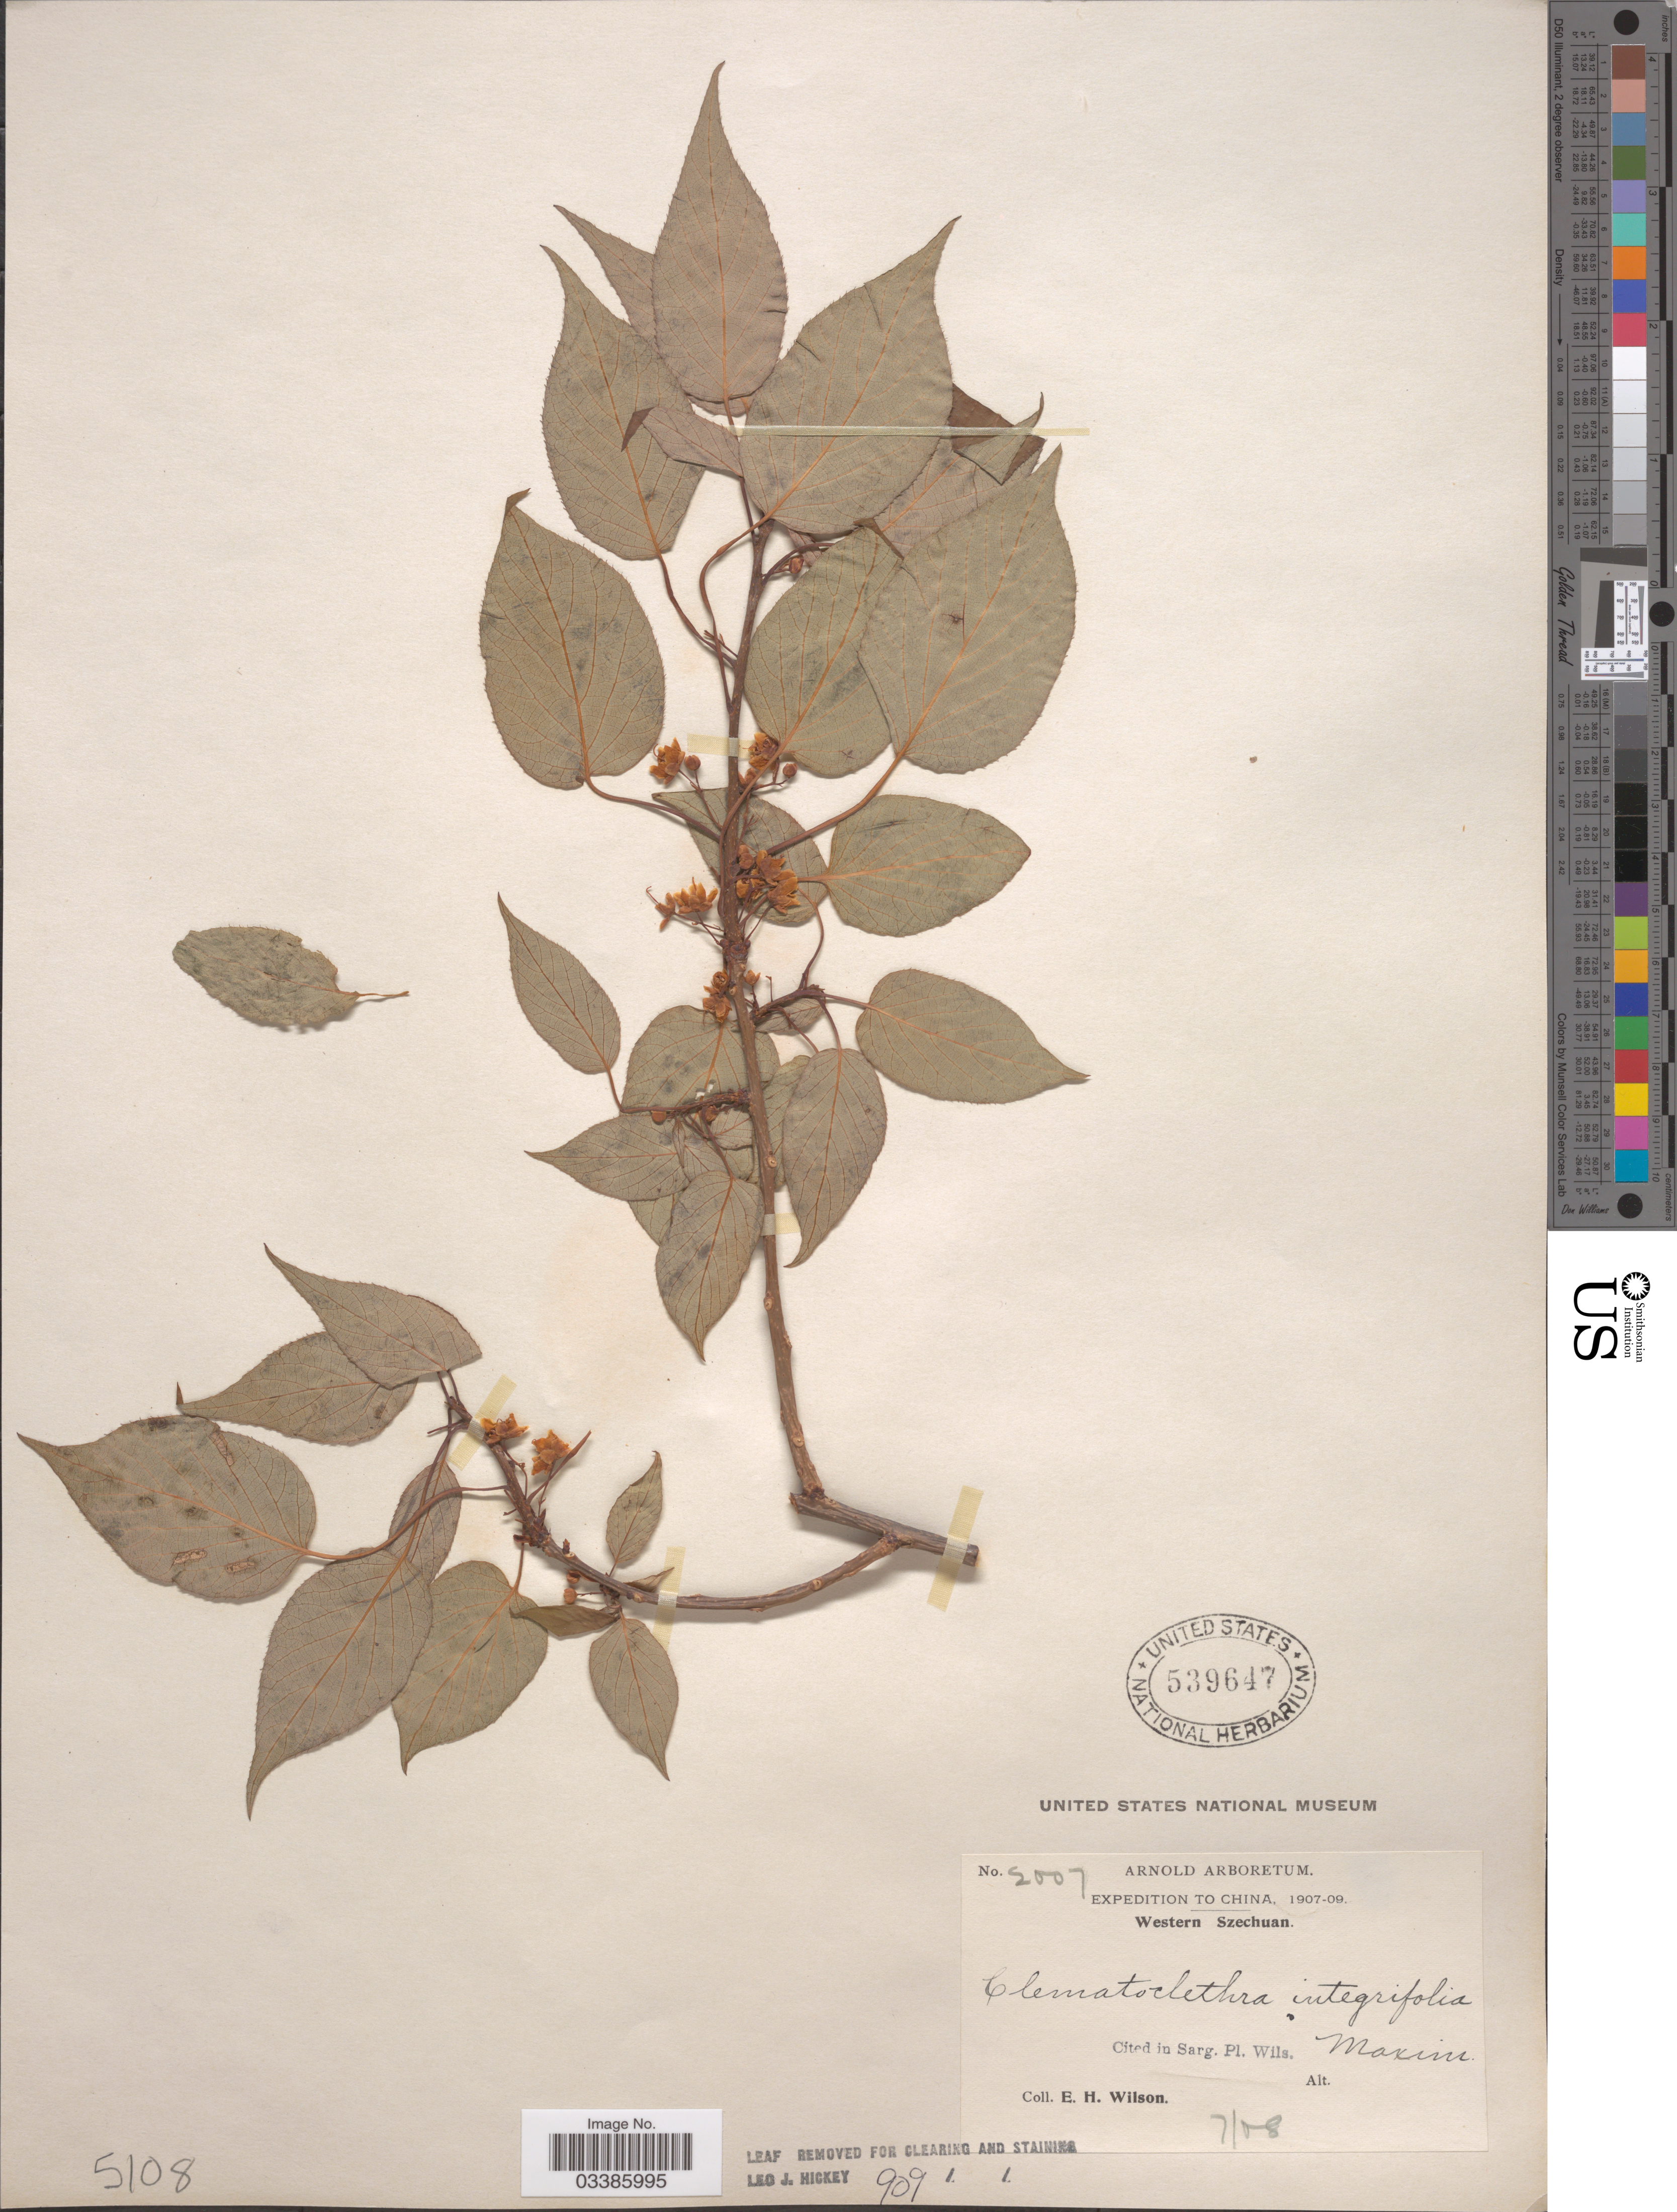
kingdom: Plantae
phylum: Tracheophyta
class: Magnoliopsida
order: Ericales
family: Actinidiaceae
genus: Clematoclethra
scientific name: Clematoclethra integrifolia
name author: Maxim.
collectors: E. Wilson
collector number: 2007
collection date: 1908-07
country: China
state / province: Sichuan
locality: Western Szechuan.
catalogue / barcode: US 539647